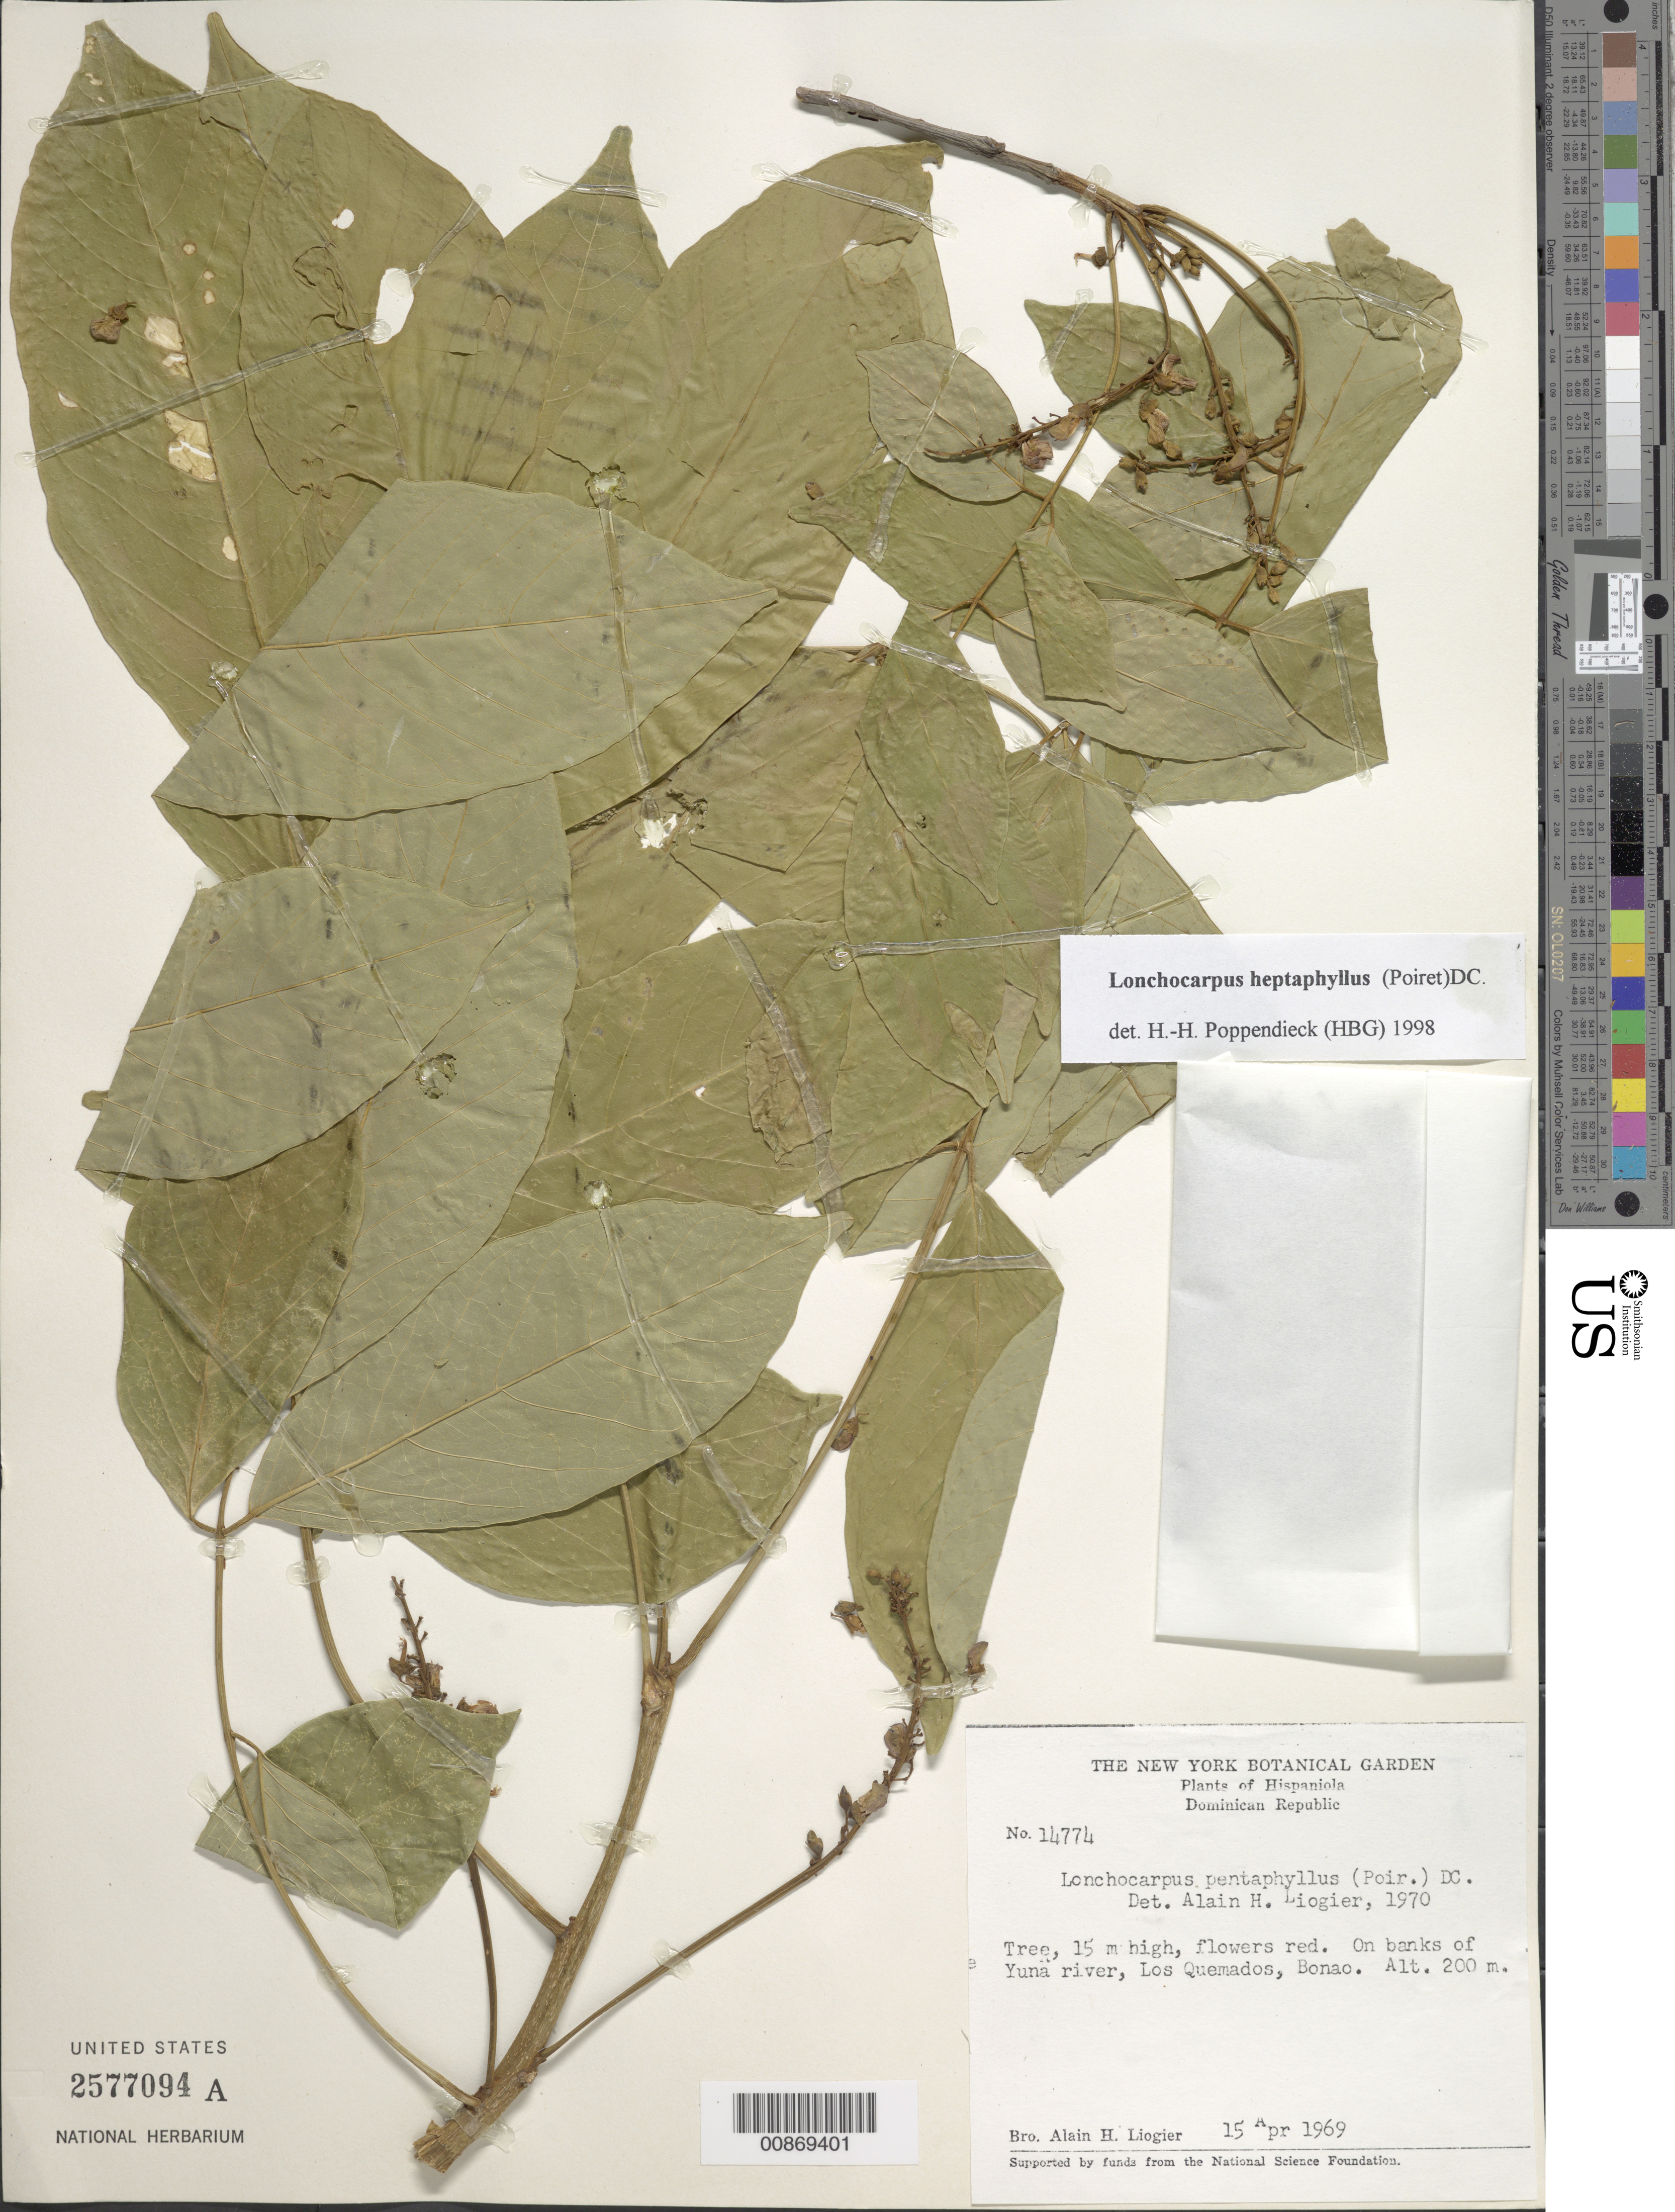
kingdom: Plantae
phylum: Tracheophyta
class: Magnoliopsida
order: Fabales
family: Fabaceae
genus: Lonchocarpus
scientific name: Lonchocarpus heptaphyllus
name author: (Poir.) DC.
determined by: Poppendieck, H.-H., (HBG), Institut fur Allgemeine Botanik und Botanischer Garten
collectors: A. H. Liogier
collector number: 14774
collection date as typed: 15 Apr 1969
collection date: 1969-04-15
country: Dominican Republic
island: Hispaniola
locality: On banks of Yuna river, Los Quemados, Bonao.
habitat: On banks of river.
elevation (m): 200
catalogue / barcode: US 2577094A